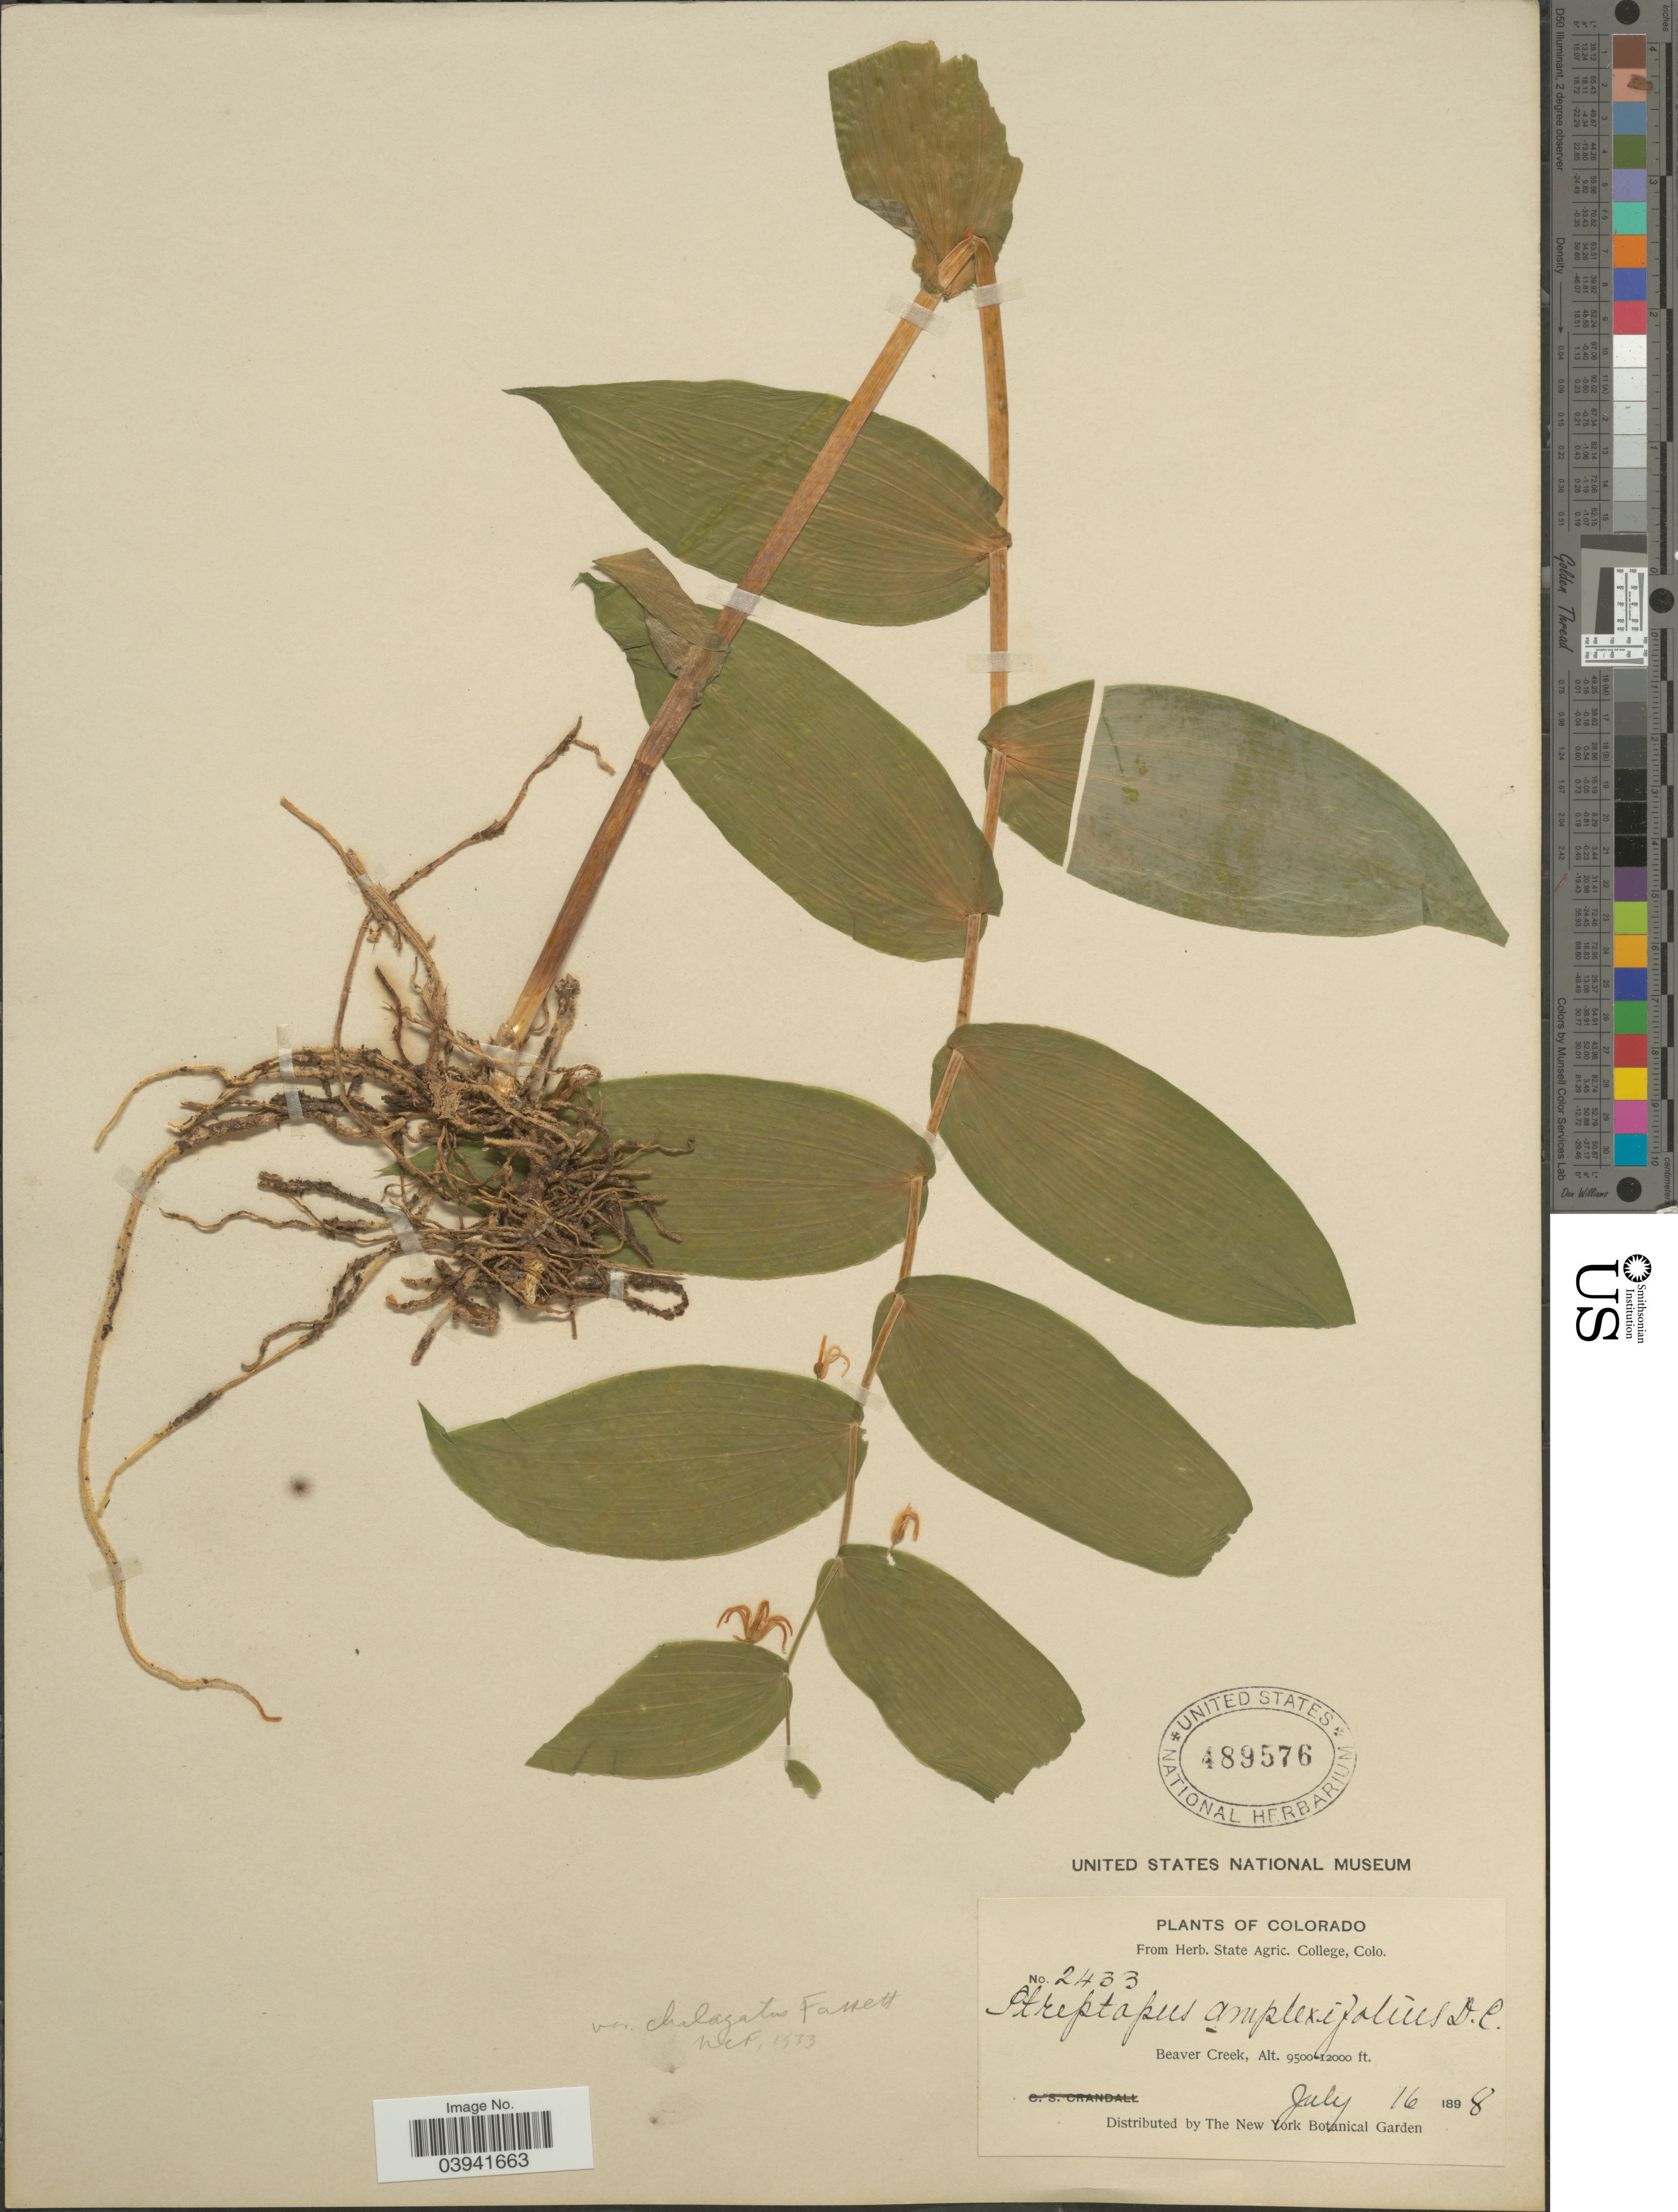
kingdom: Plantae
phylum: Tracheophyta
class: Liliopsida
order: Liliales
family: Liliaceae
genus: Streptopus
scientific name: Streptopus amplexifolius var. chalazatus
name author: Fassett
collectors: ex herb. State Agric. College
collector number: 2433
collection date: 1898-07-16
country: United States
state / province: Colorado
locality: Beaver Creek.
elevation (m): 2896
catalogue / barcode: US 489576